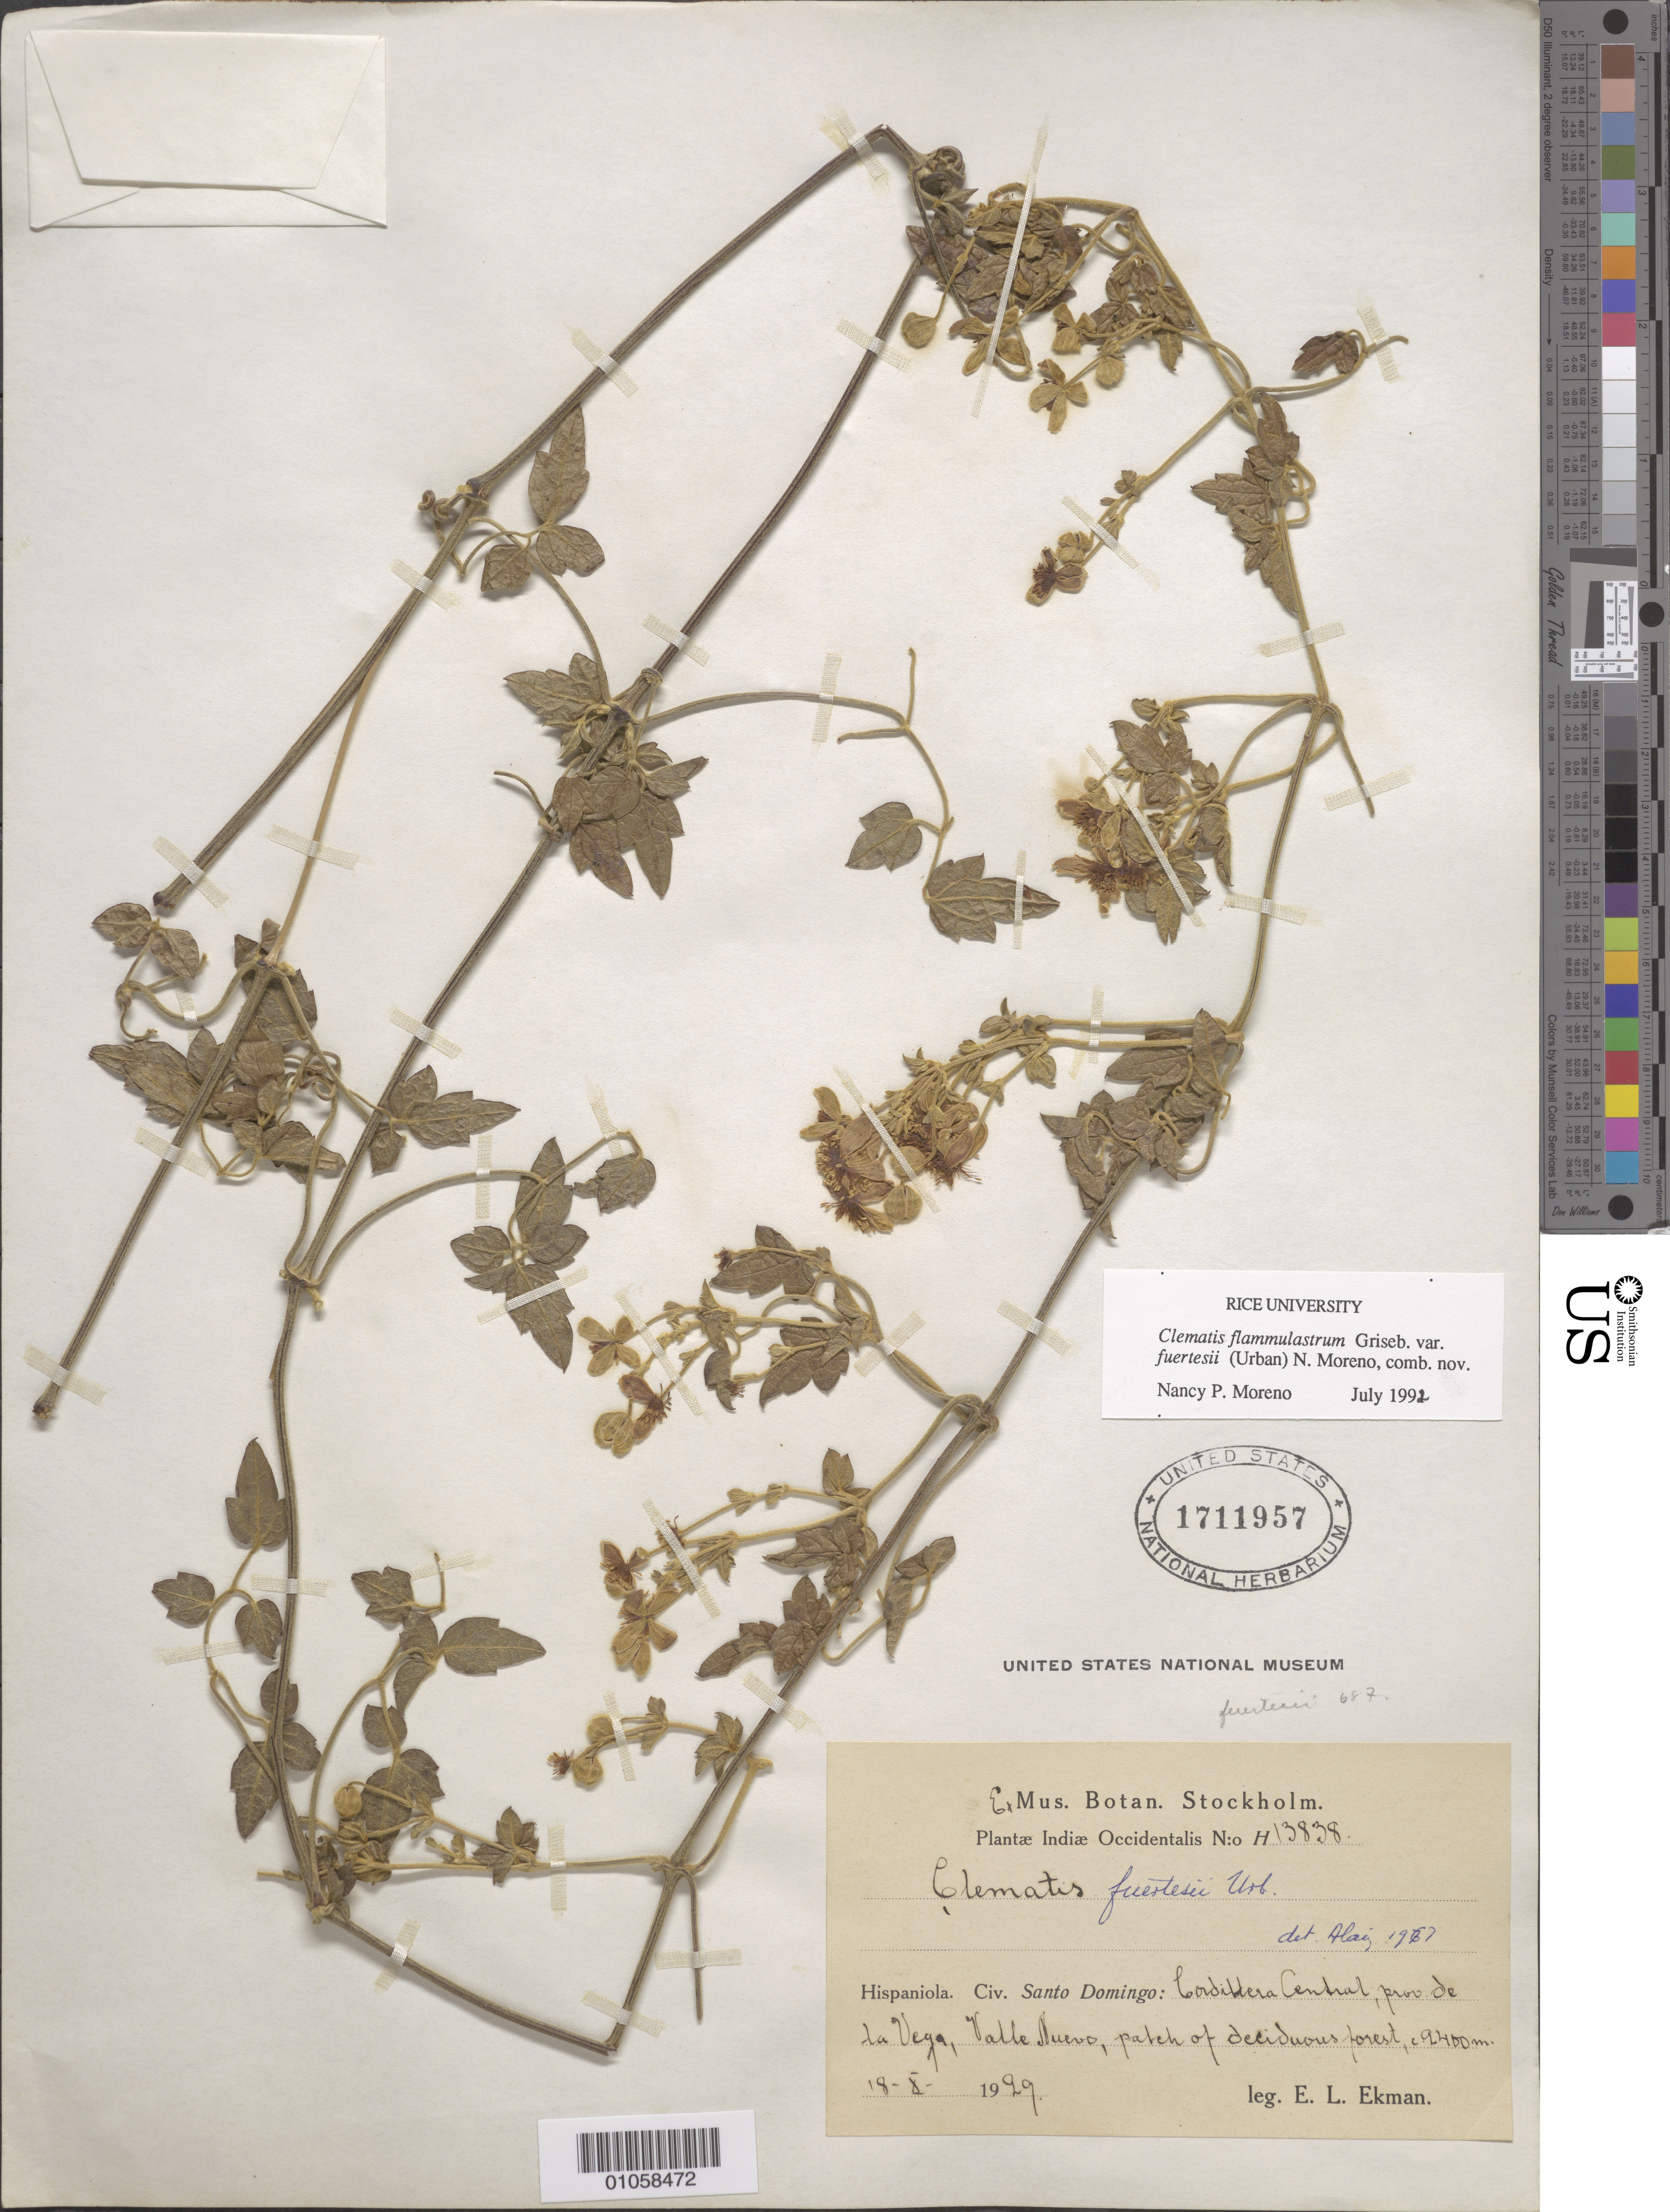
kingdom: Plantae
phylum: Tracheophyta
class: Magnoliopsida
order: Ranunculales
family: Ranunculaceae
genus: Clematis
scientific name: Clematis flammulastrum var. fuertesii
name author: (Urb.) W.T. Wang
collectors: E. L. Ekman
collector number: H 13838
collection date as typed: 18 Oct 1929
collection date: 1929-10-18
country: Dominican Republic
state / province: La Vega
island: Hispaniola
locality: Cordillera Central, Valle Nuevo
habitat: Patch of deciduous forest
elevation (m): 2400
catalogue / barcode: US 1711957